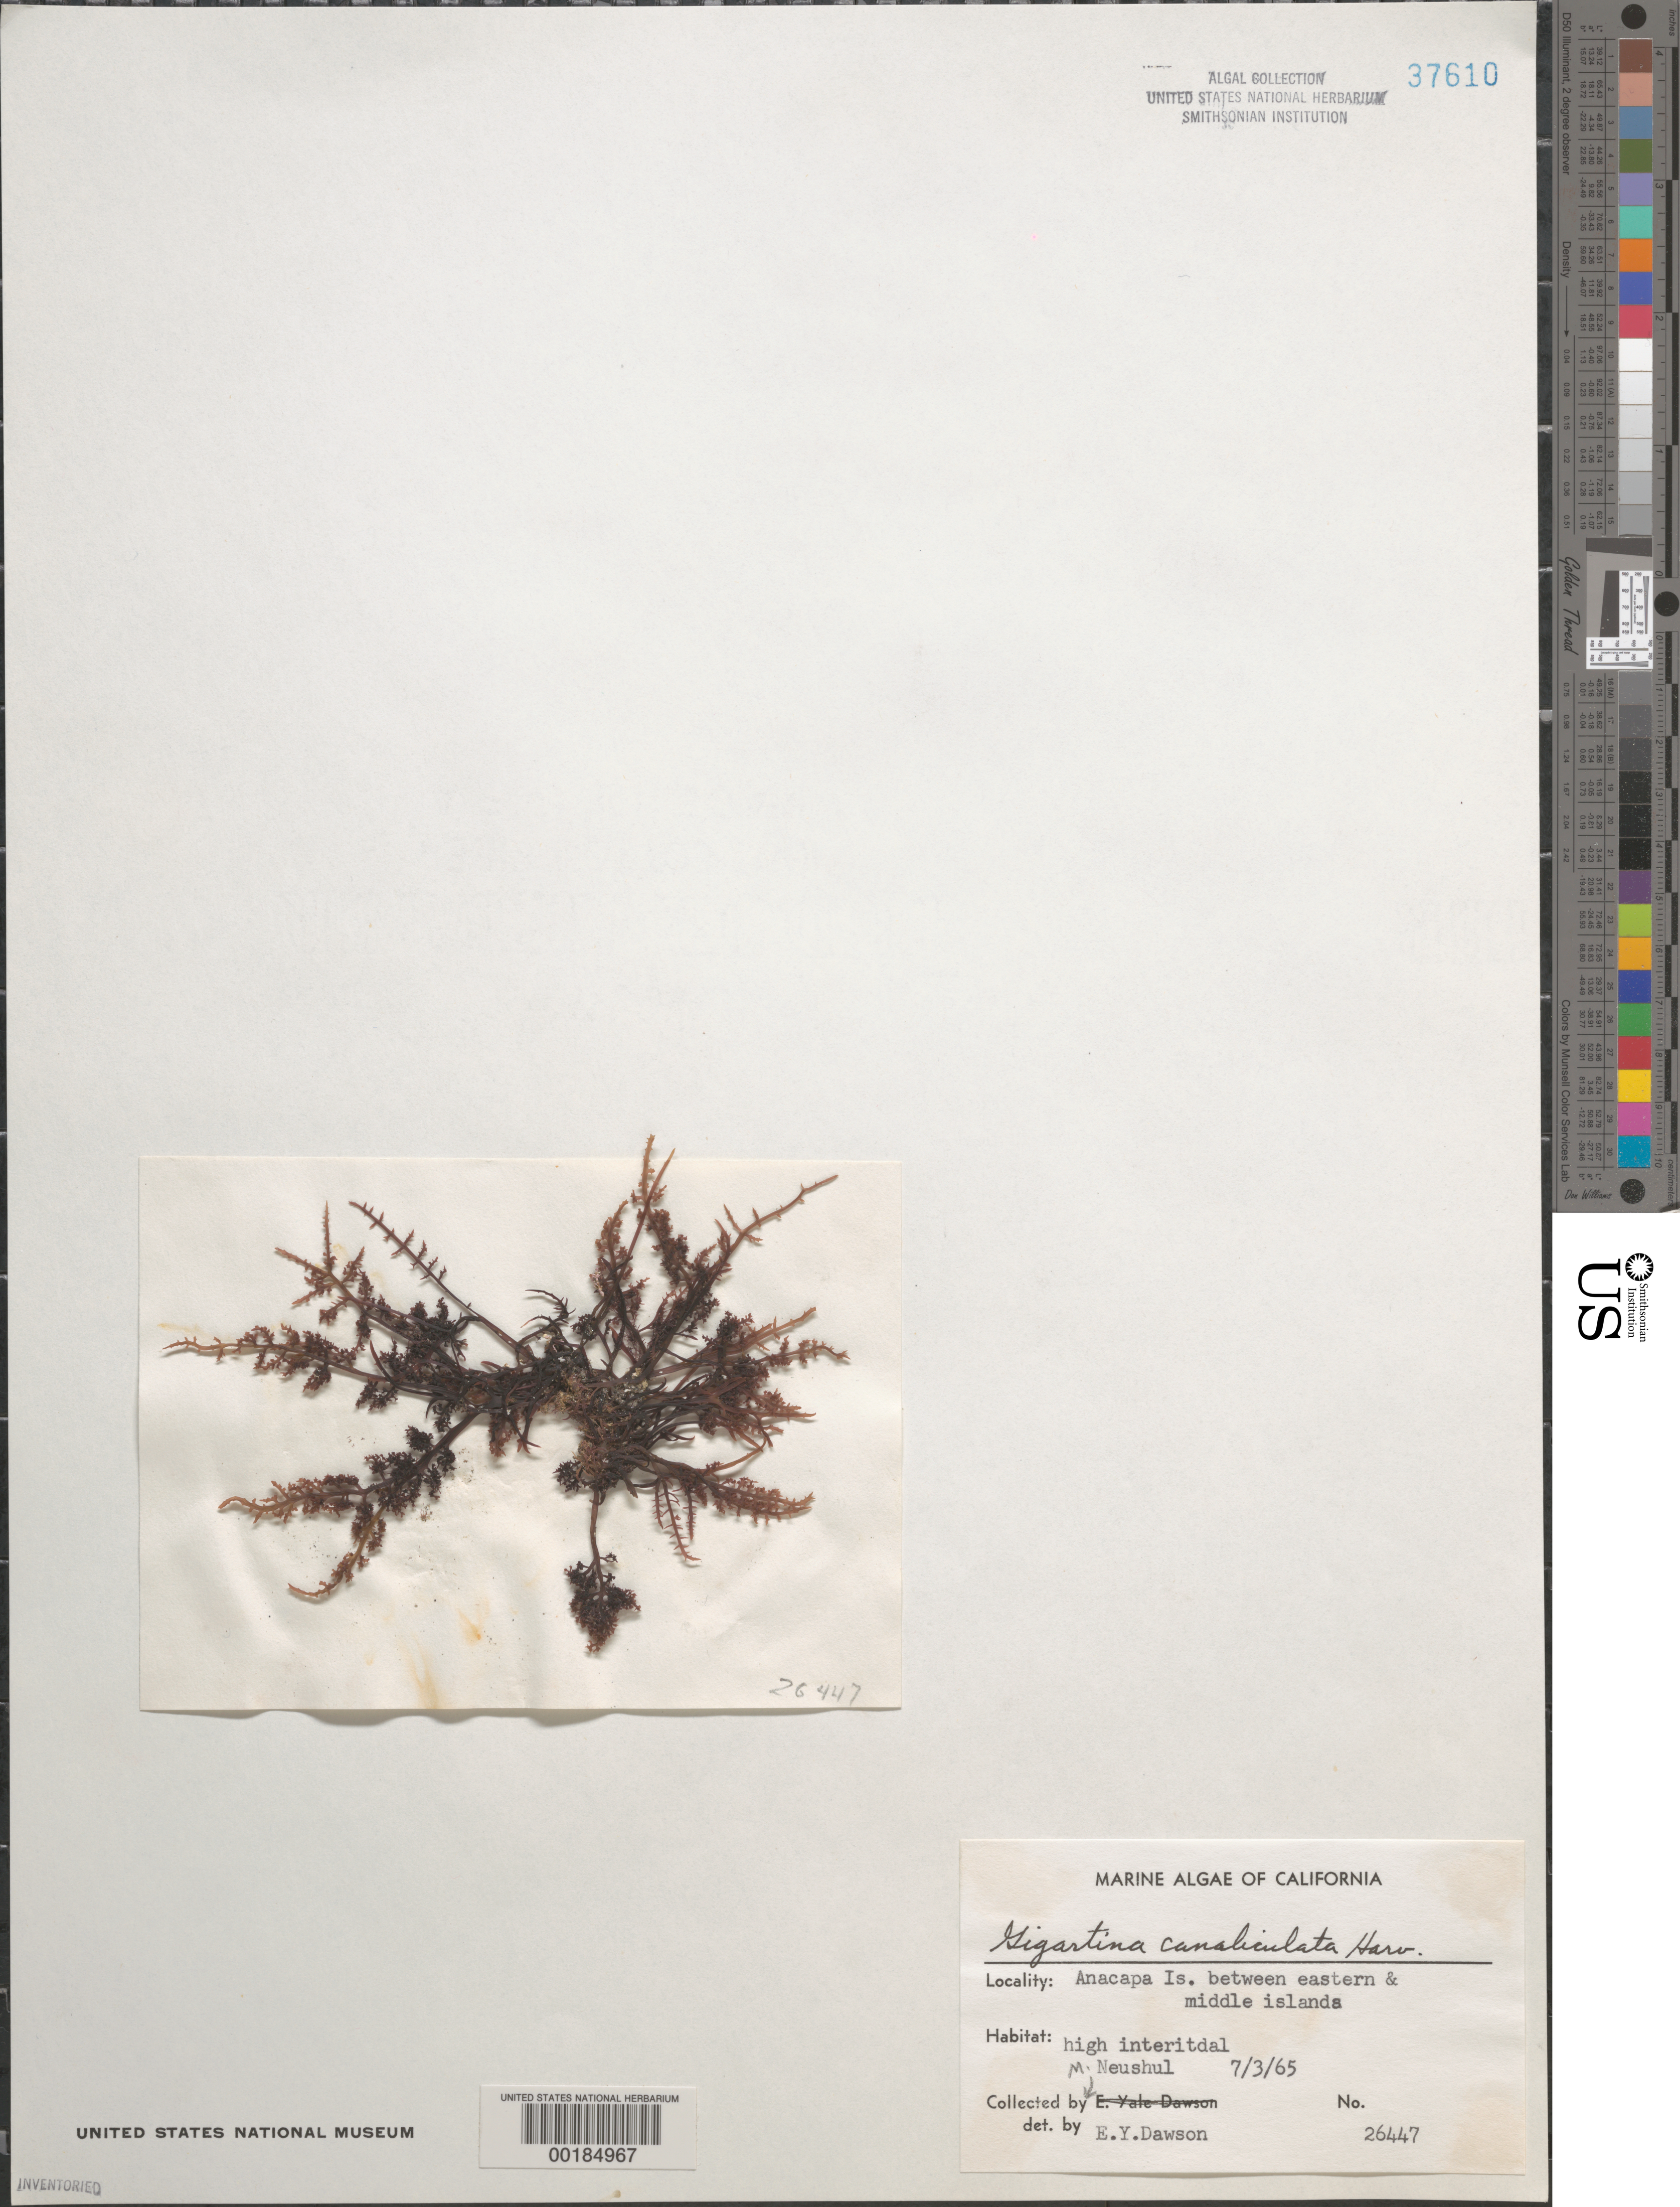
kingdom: Plantae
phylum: Rhodophyta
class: Florideophyceae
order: Gigartinales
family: Gigartinaceae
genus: Chondracanthus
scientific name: Chondracanthus canaliculatus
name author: (Harv.) Guiry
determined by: Algae name updating Project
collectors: M. Neushul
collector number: EYD 26447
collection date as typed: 03 Jul 1965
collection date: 1965-07-03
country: United States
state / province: California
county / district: Ventura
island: Anacapa Island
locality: Between eastern and middle islands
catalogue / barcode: US 37610